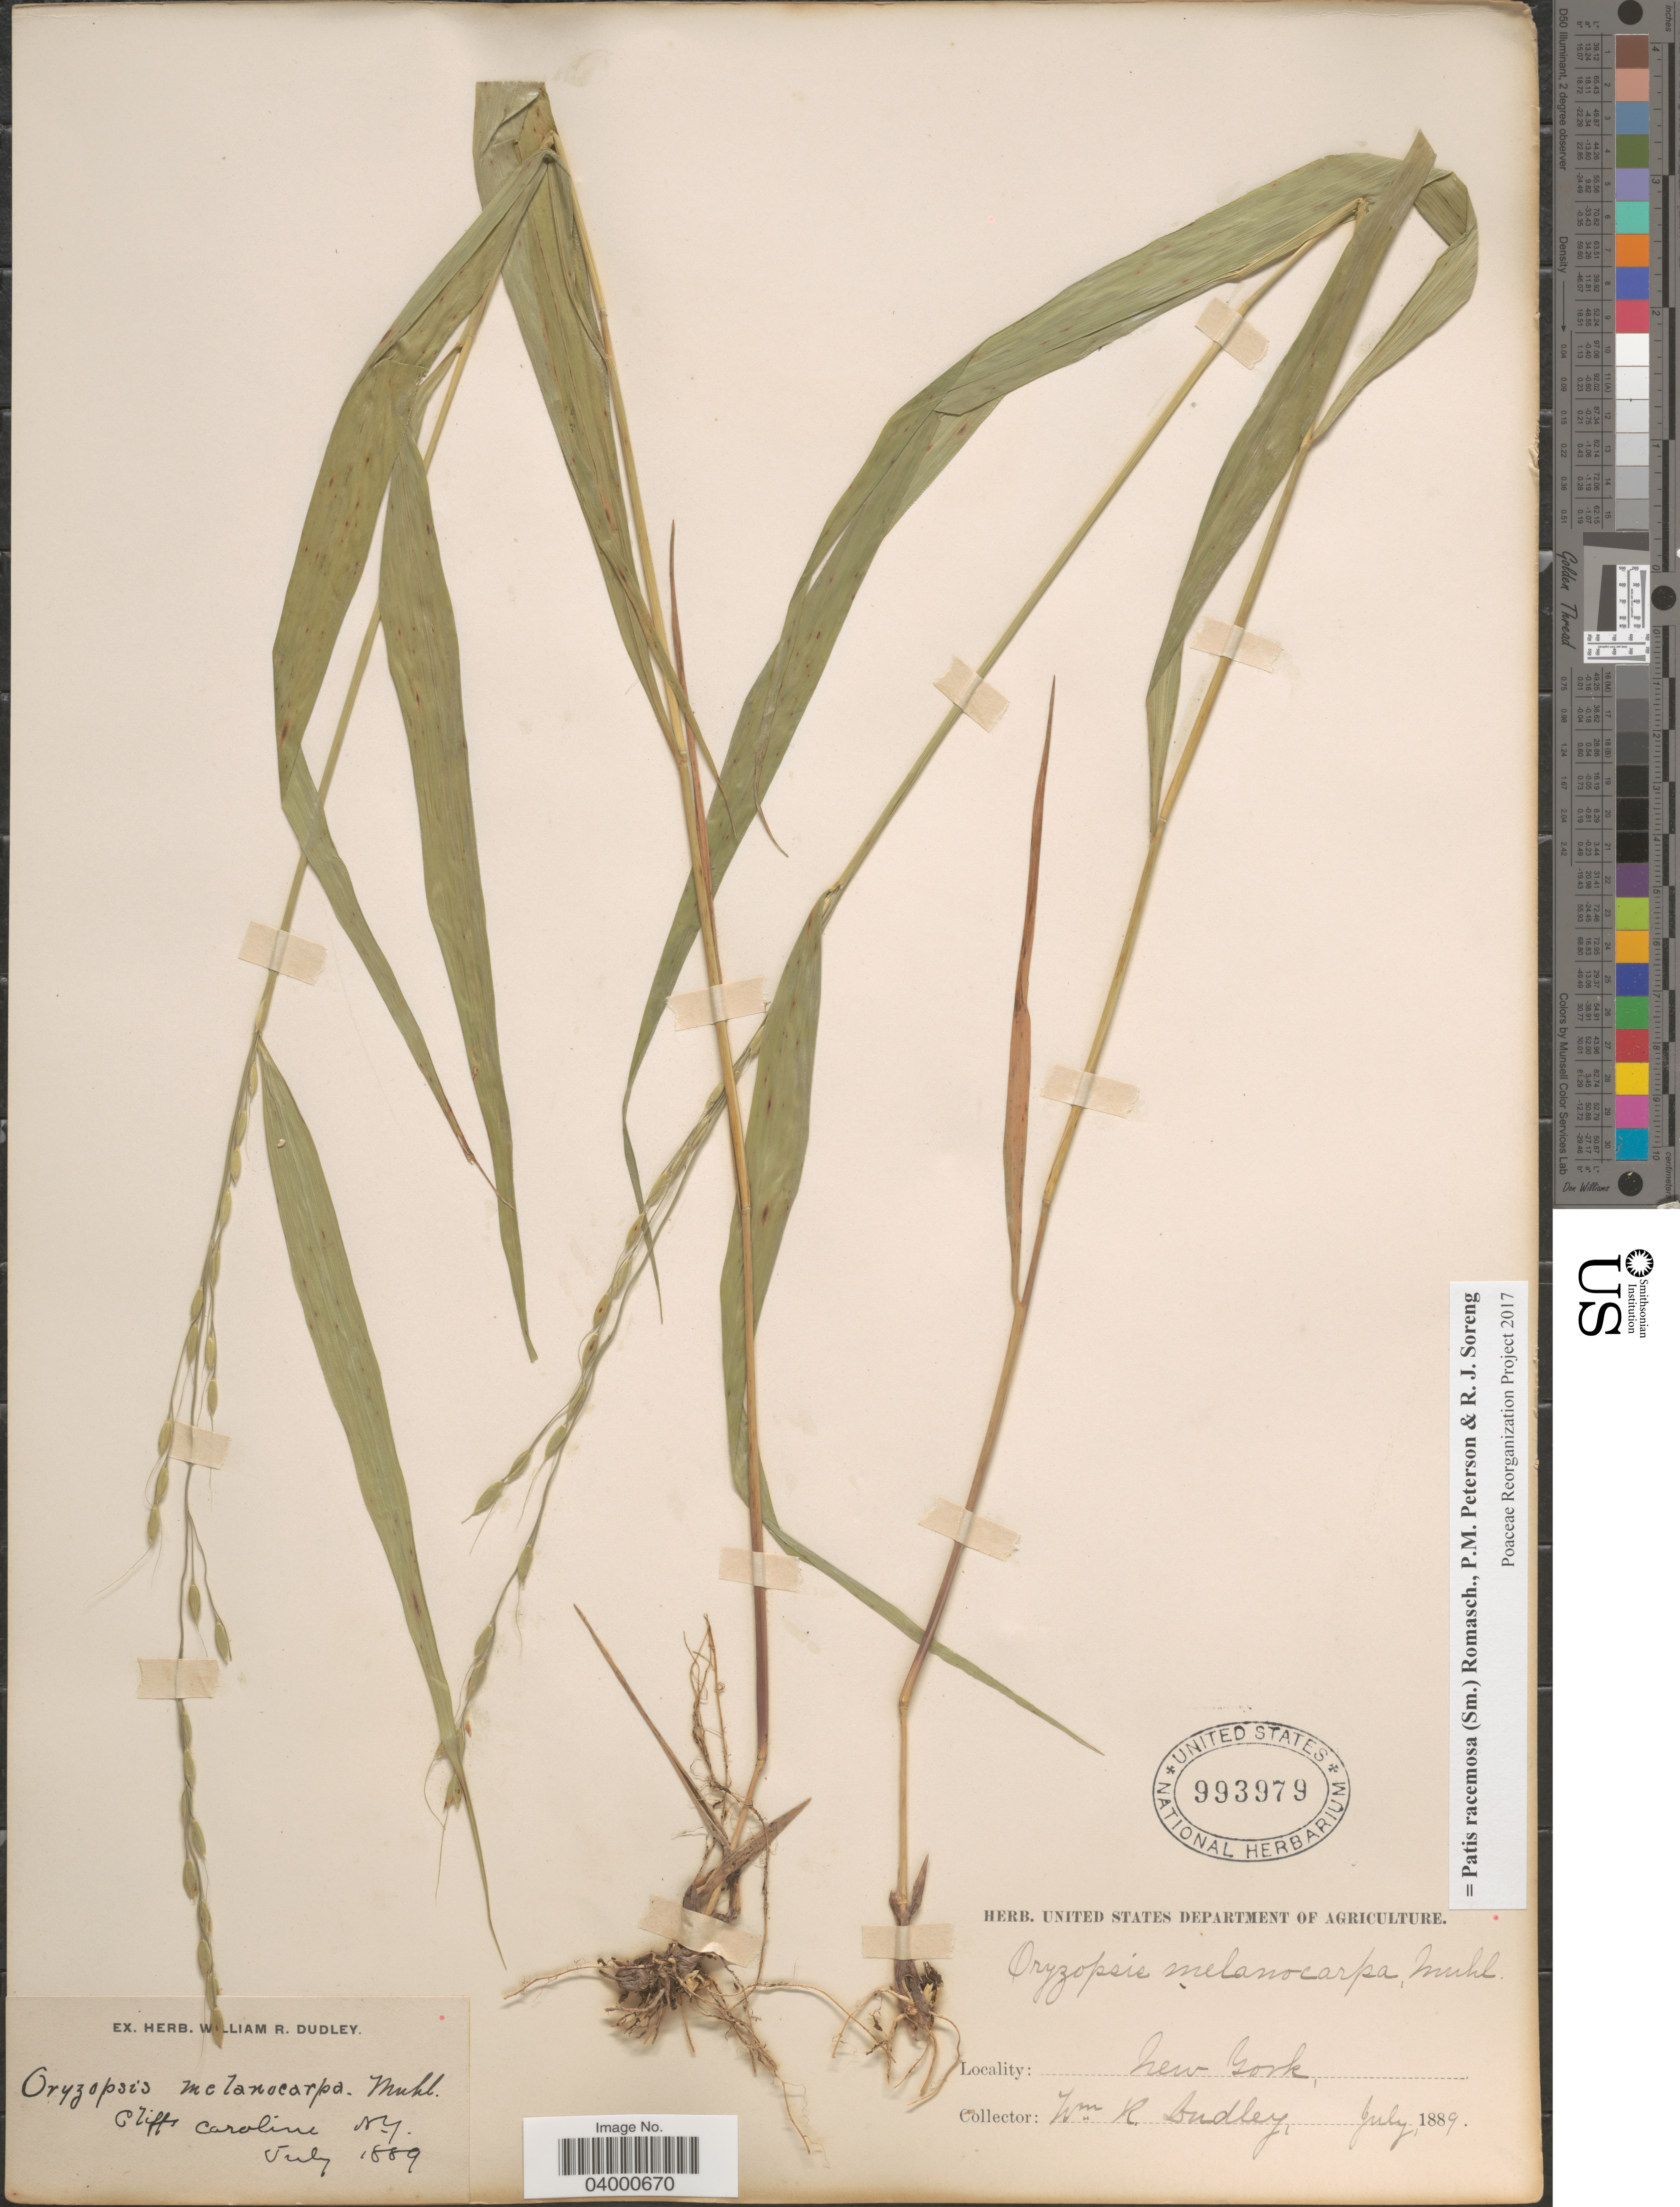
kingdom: Plantae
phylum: Tracheophyta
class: Liliopsida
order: Poales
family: Poaceae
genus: Patis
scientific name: Patis racemosa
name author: (Sm.) Romasch. et al.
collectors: W. Dudley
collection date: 1889-07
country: United States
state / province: New York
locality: Cliffs Caroline.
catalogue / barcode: US 993979